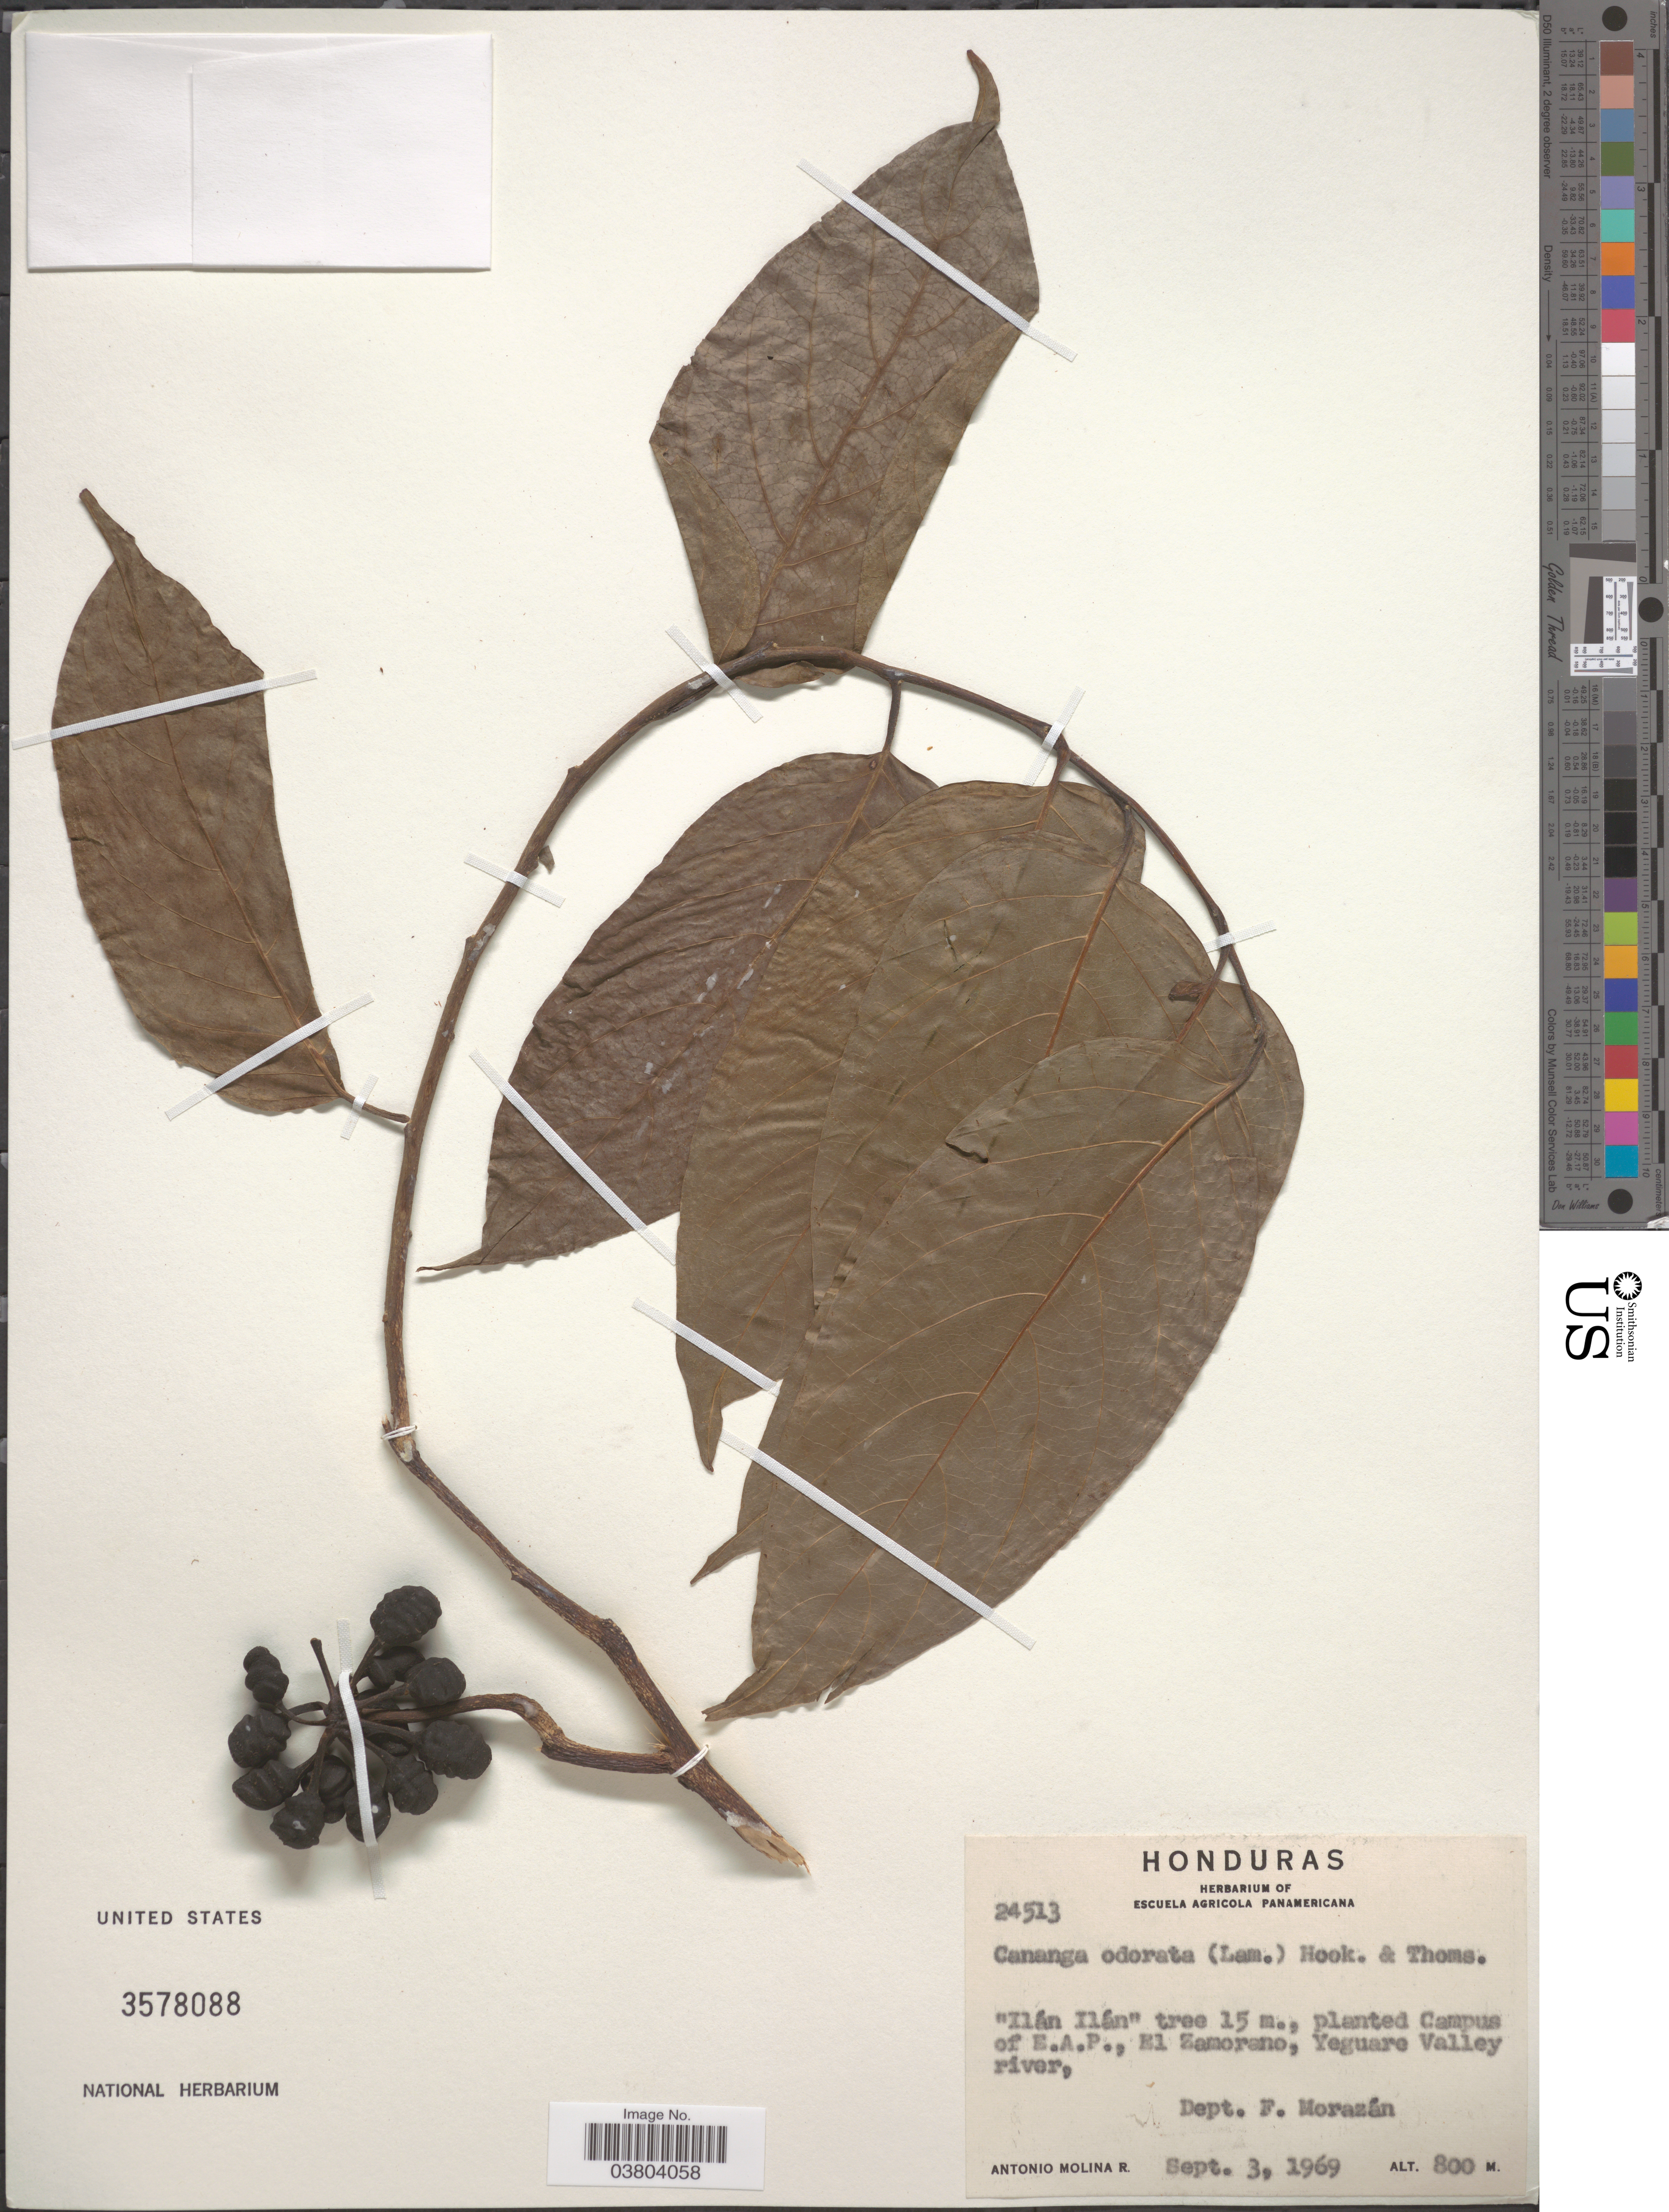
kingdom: Plantae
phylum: Tracheophyta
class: Magnoliopsida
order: Magnoliales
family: Annonaceae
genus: Cananga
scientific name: Cananga odorata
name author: (Lam.) Hook. f. & Thomson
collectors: A. Molina R.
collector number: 24513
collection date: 1969-09-03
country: Honduras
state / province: Fco. Morazán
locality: Campus of E.A.P., El Zamorano, Yeguare Valley river, Dept. F. Morazán.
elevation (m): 800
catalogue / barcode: US 3578088